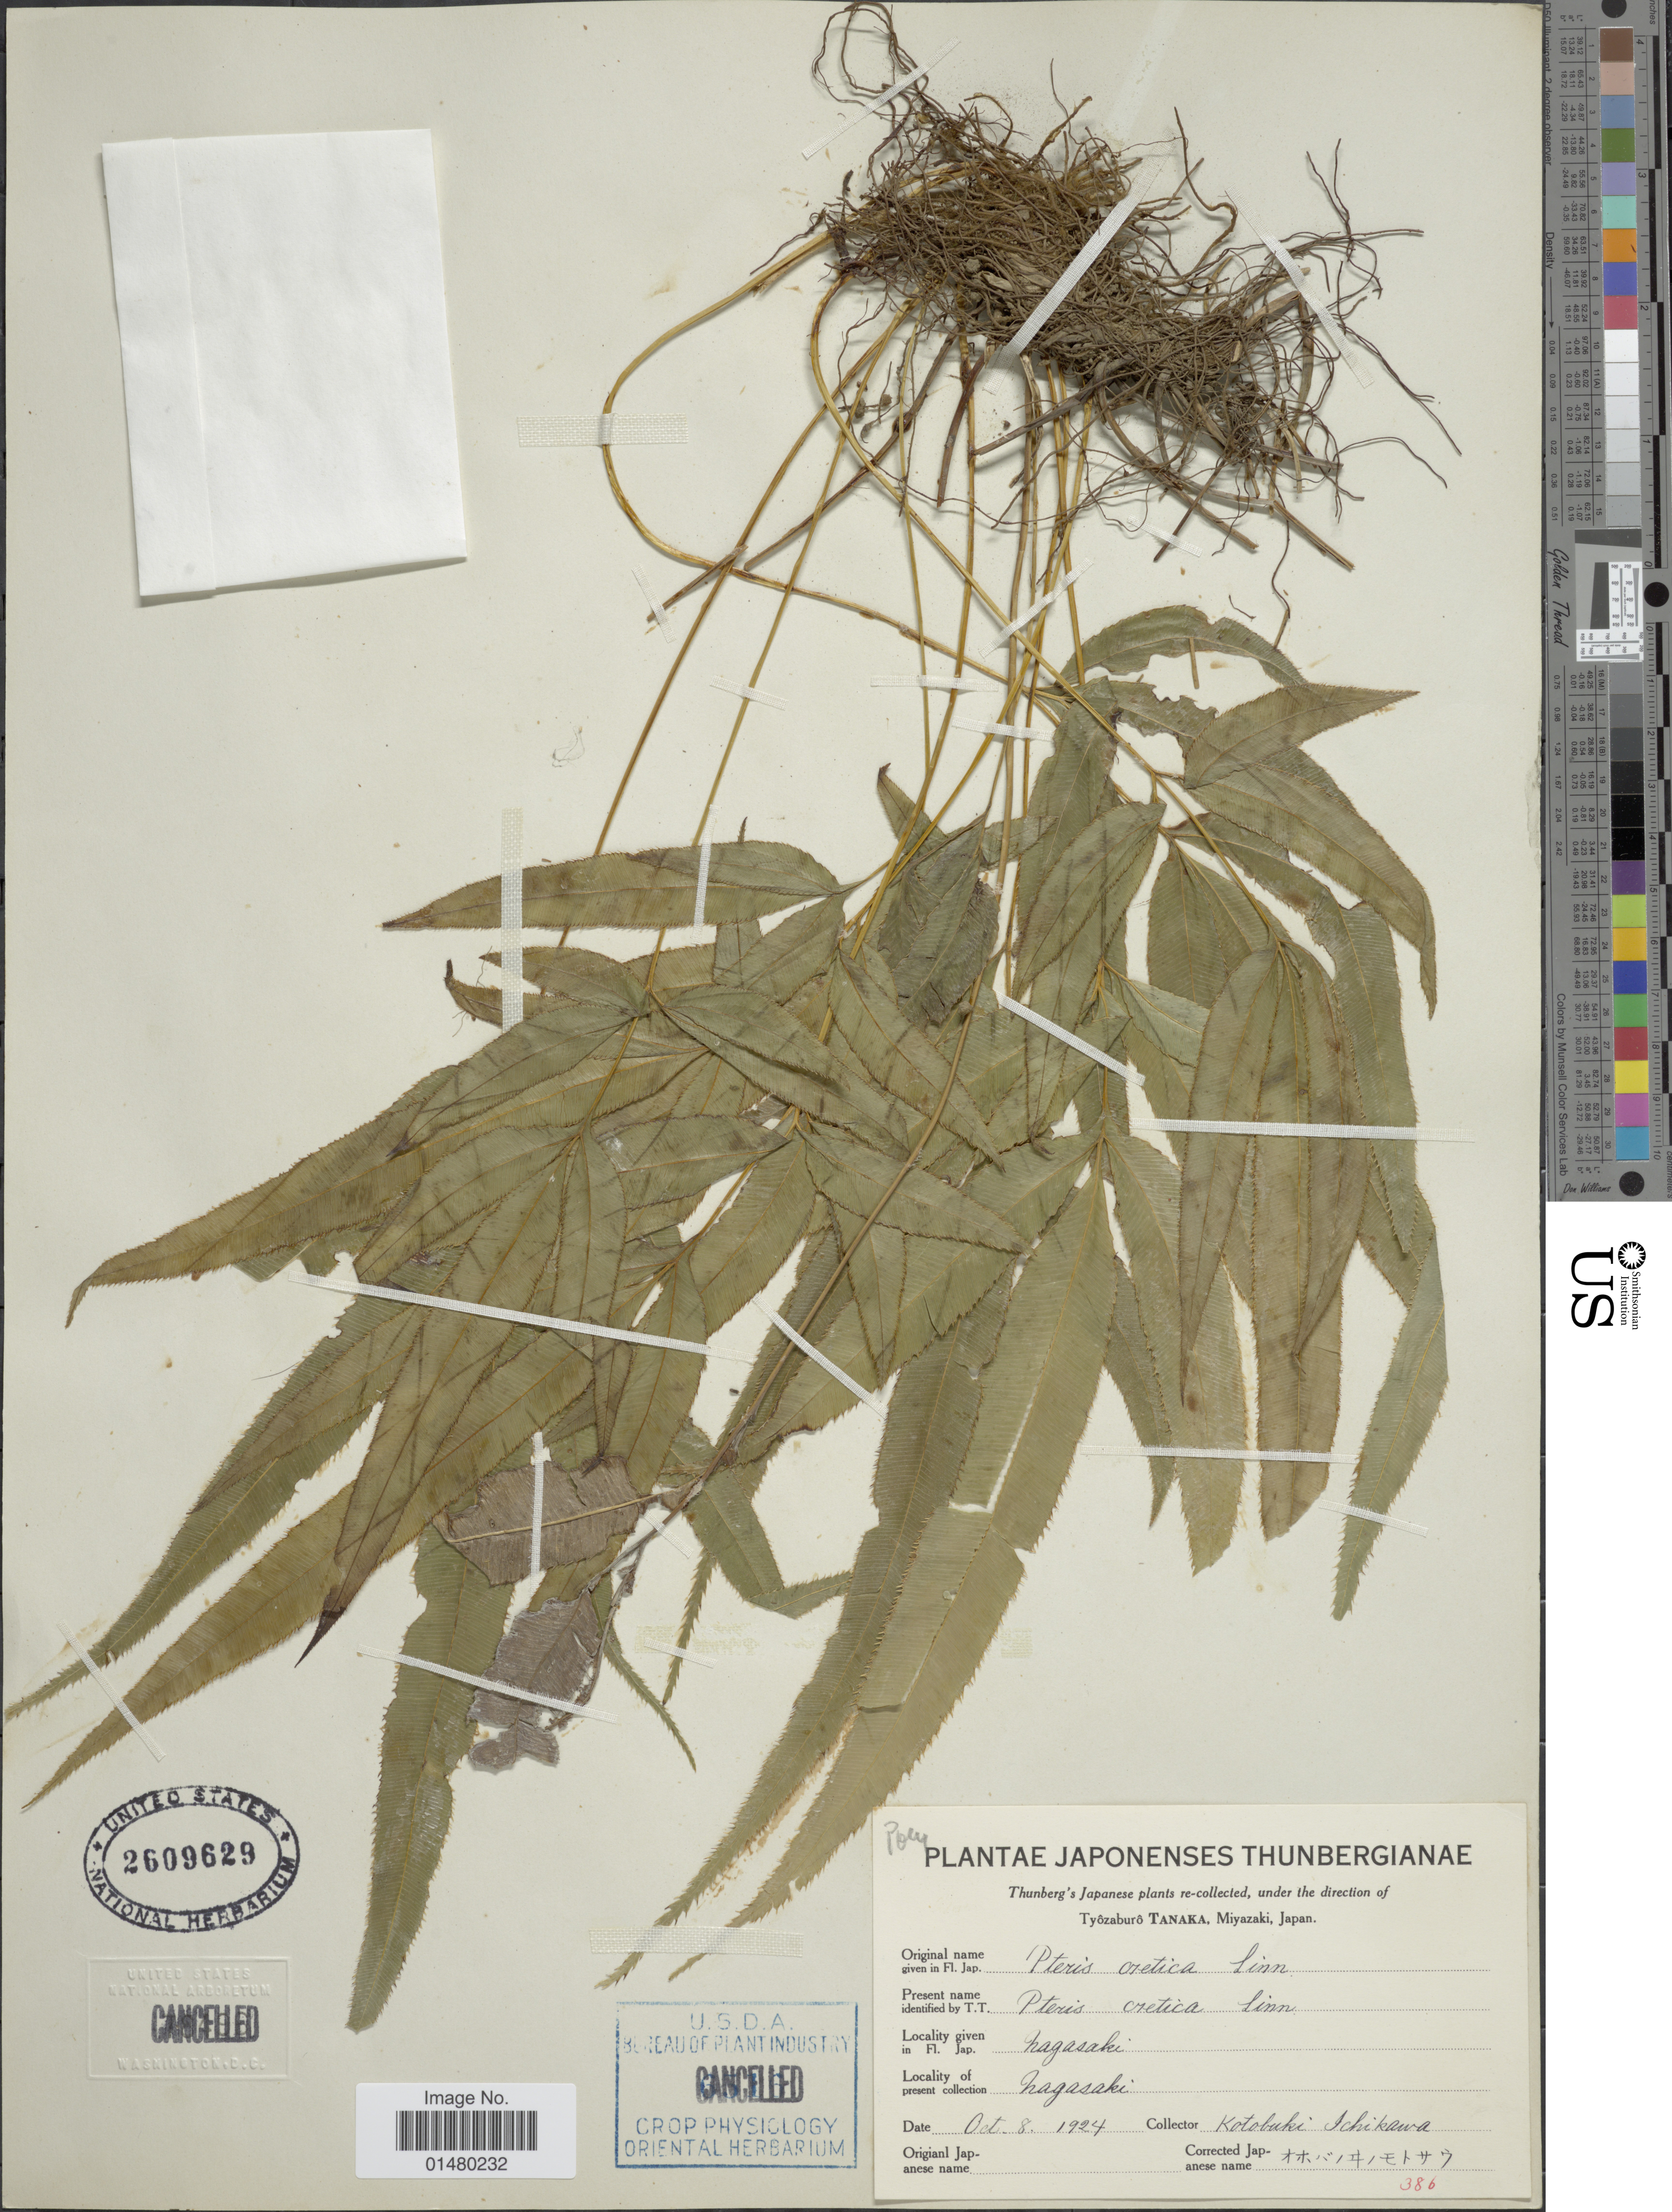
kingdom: Plantae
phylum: Tracheophyta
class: Polypodiopsida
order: Polypodiales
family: Pteridaceae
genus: Pteris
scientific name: Pteris cretica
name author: L.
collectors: K. Ichikawa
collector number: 386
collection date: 1924-10-08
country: Japan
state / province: Nagasaki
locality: Tyôzaburô Tanak, Miyazaki, Nagasaki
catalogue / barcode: US 2609629